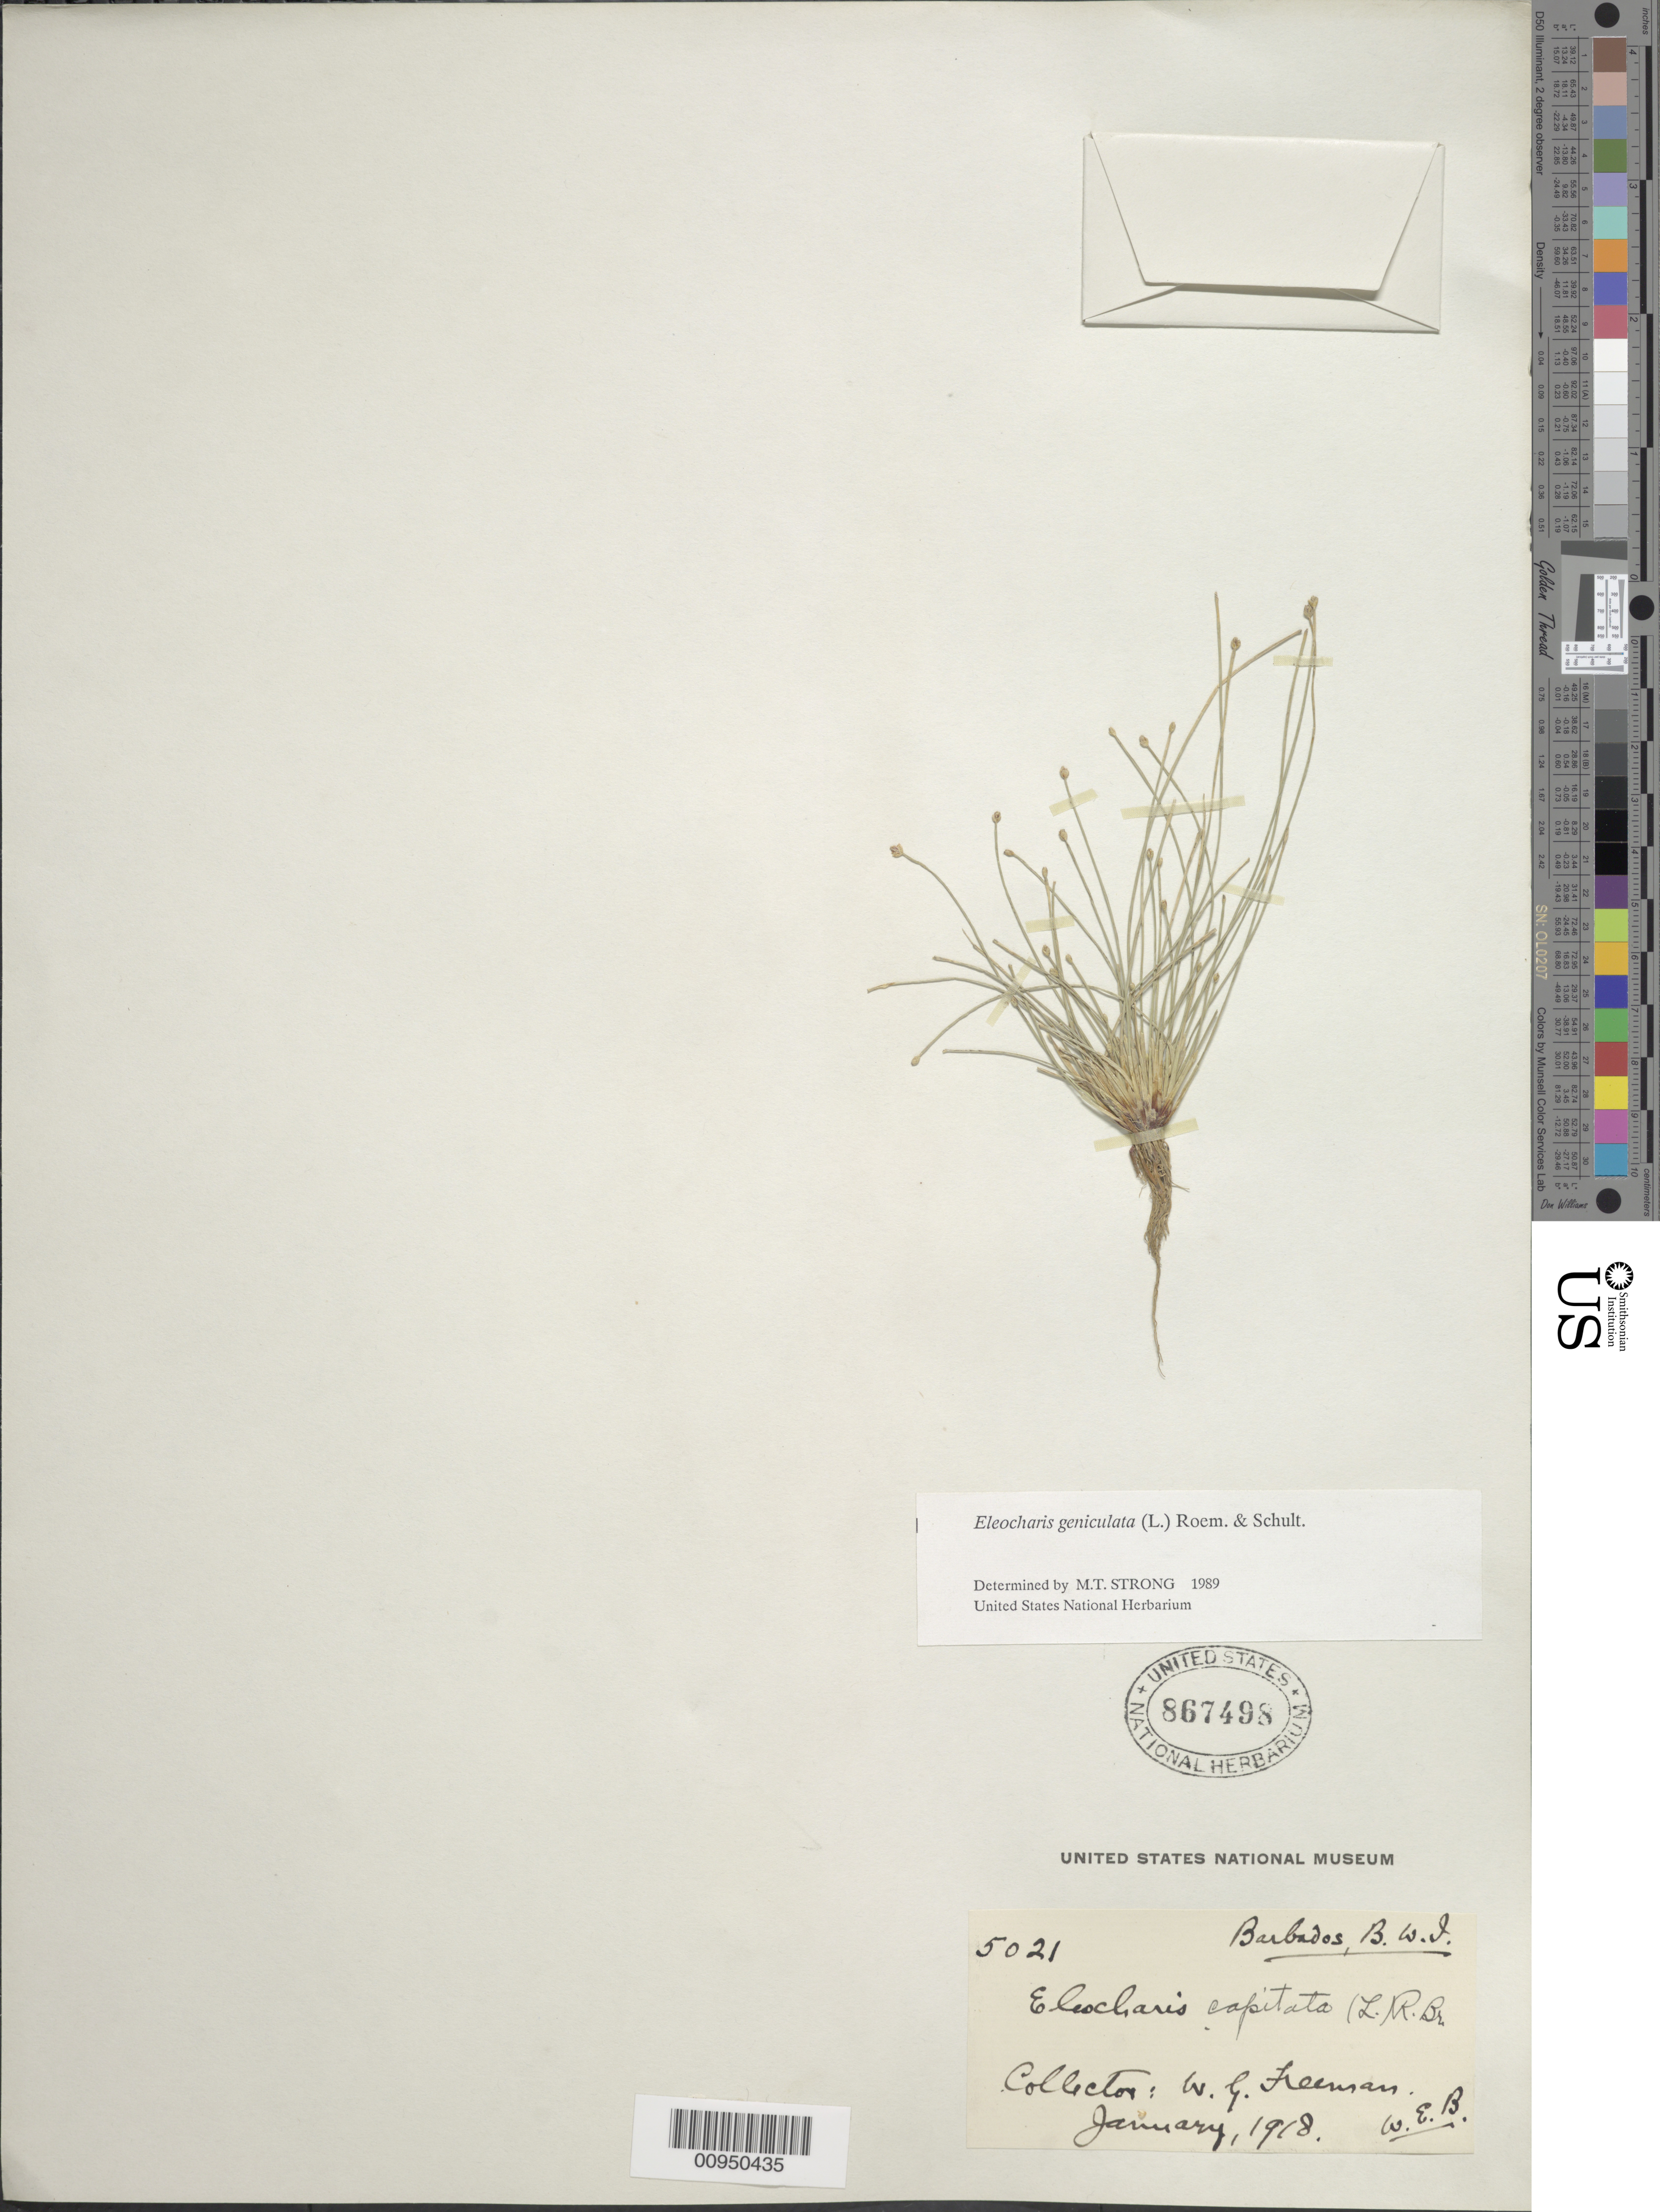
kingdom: Plantae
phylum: Tracheophyta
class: Liliopsida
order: Poales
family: Cyperaceae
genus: Eleocharis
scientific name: Eleocharis geniculata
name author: (L.) Roem. & Schult.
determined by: Strong, M. T., (US), Smithsonian Institution - National Museum of Natural History (UNITED STATES)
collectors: W. Freeman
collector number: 5021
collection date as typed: Jan 1918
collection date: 1918-01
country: Barbados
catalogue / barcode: US 867498